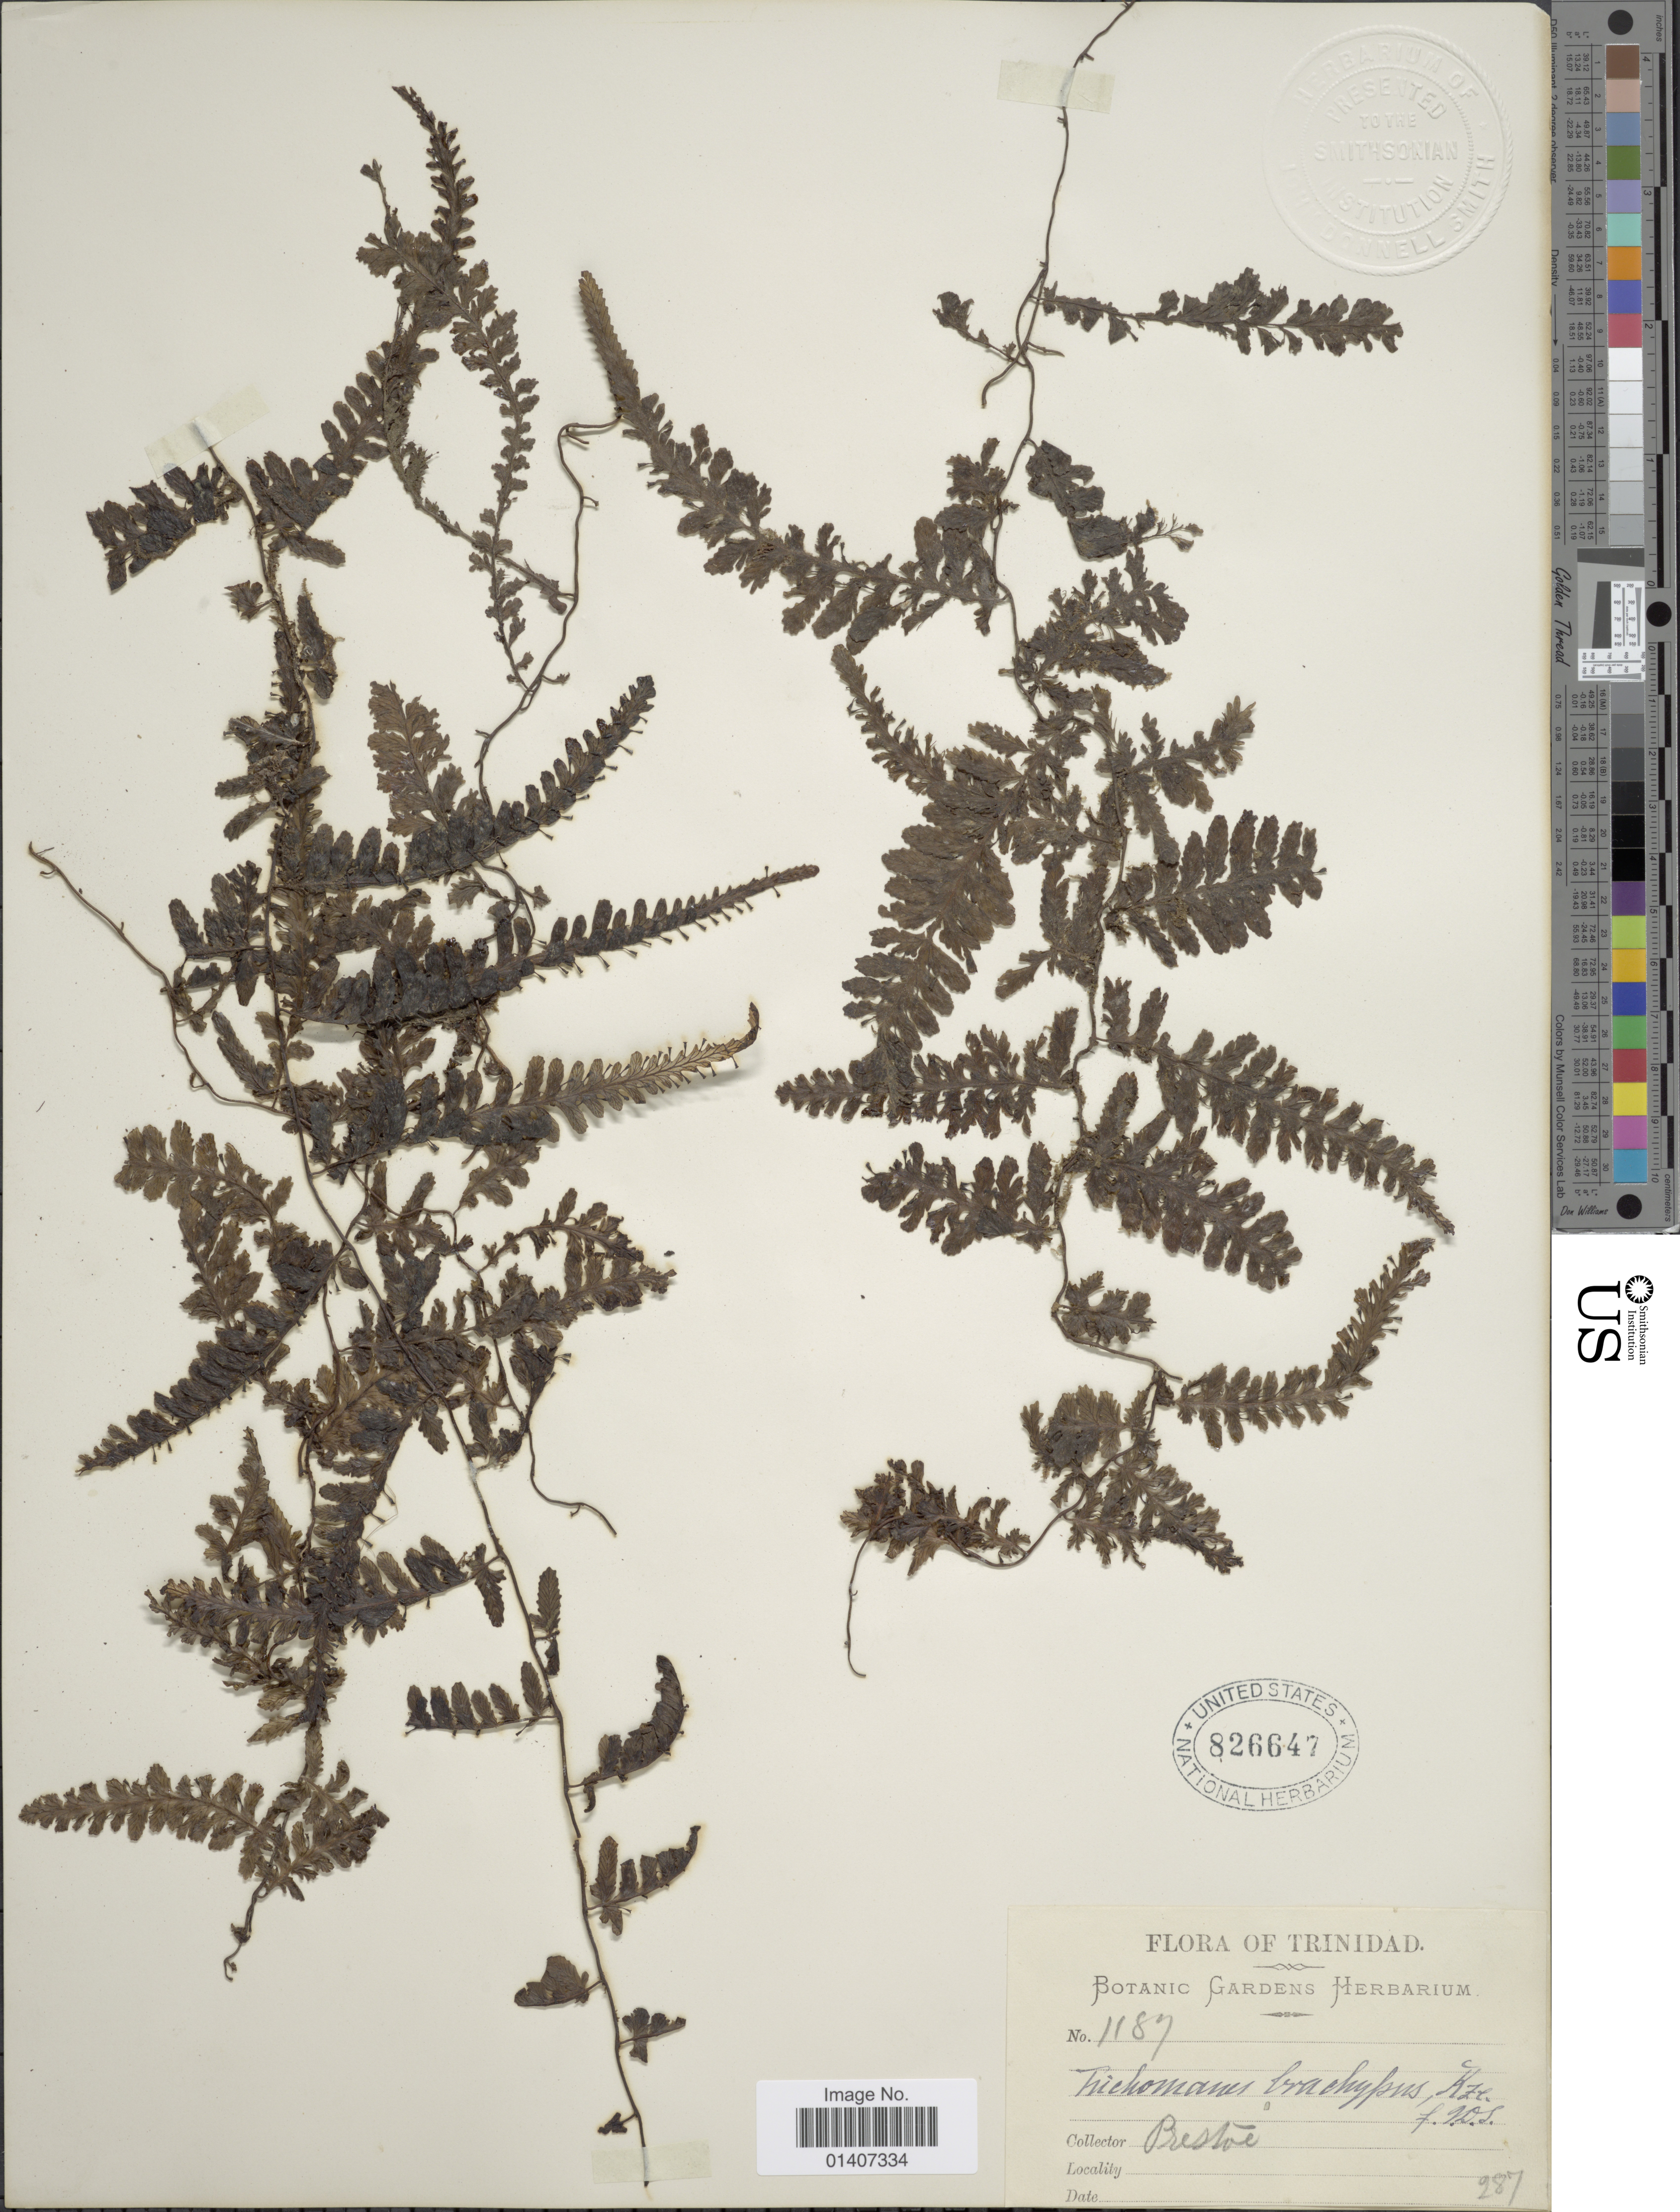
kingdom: Plantae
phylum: Tracheophyta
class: Polypodiopsida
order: Hymenophyllales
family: Hymenophyllaceae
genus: Trichomanes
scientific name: Trichomanes ankersii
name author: C. Parker ex Hook. & Grev.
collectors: H. W. Pretz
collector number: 1187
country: Trinidad and Tobago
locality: Trinidad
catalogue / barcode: US 826647